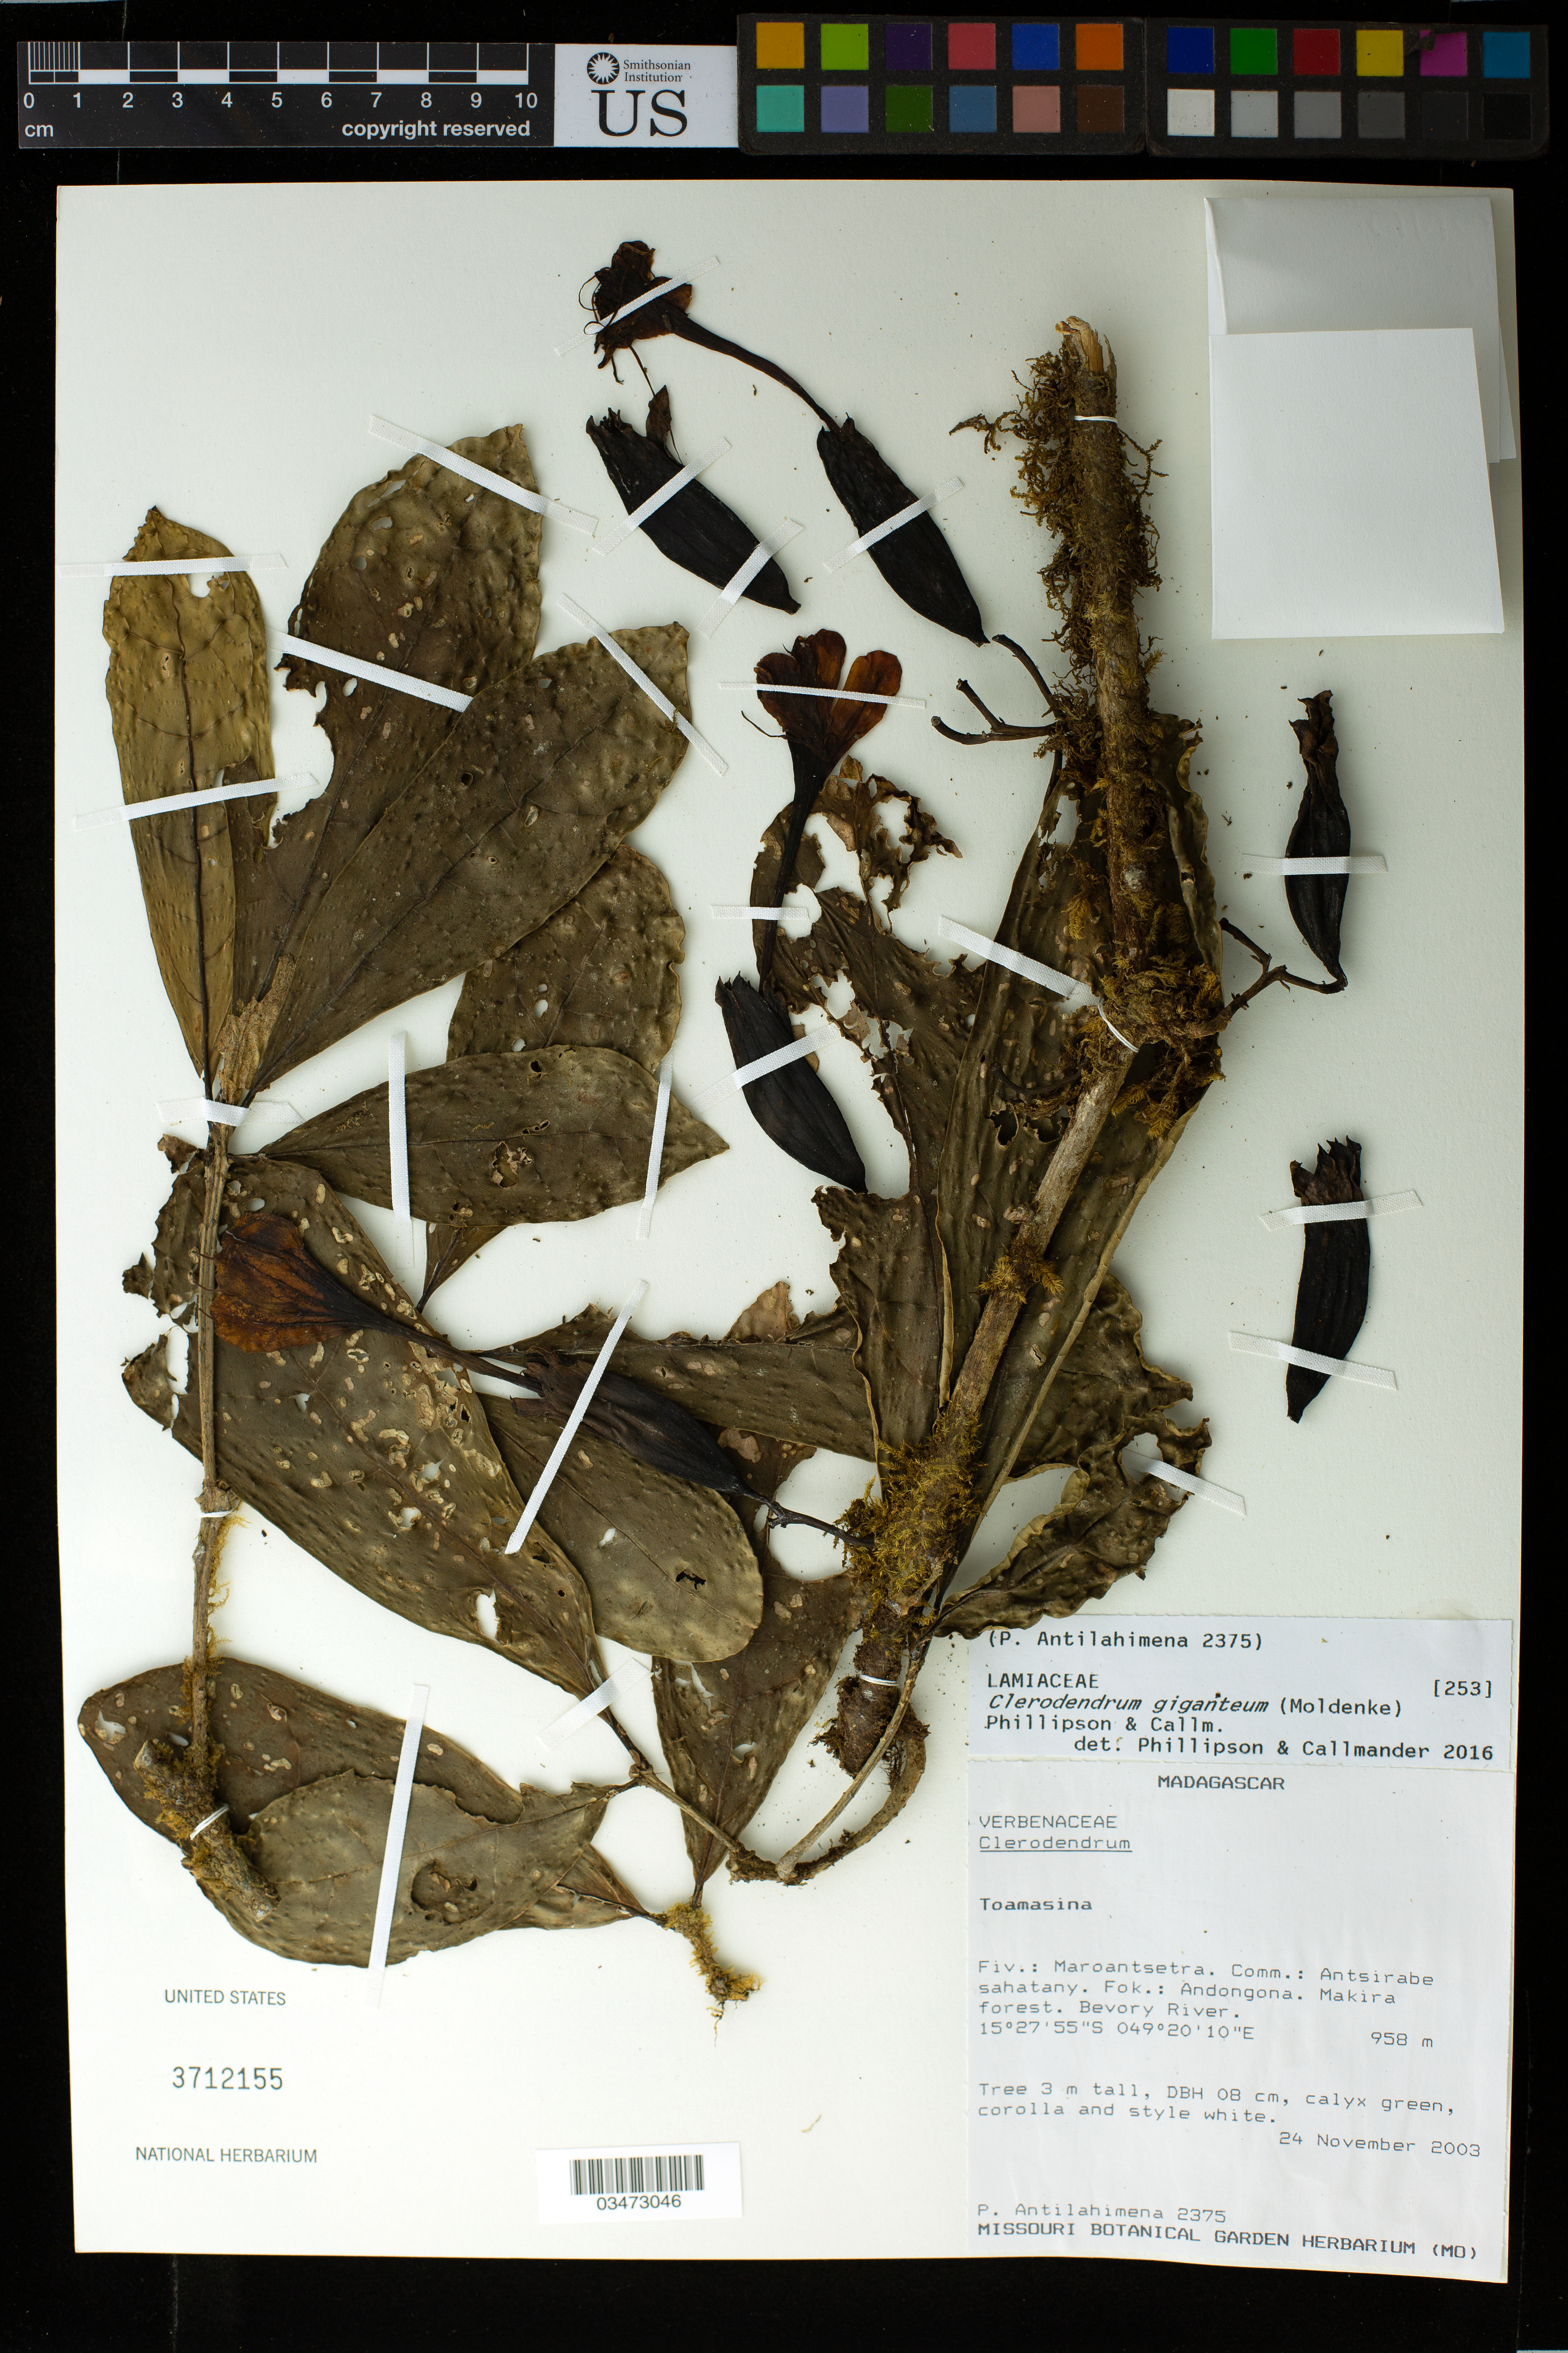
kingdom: Plantae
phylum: Tracheophyta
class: Magnoliopsida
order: Lamiales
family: Lamiaceae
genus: Clerodendrum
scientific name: Clerodendrum giganteum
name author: (Moldenke) Phillipson & Callm.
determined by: Callmander, M. C.; Phillipson, P. B.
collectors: P. Antilahimena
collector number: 2375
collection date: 2003-11-24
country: Madagascar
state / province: Analanjirofo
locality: Fiv.: Maroantsetra. Comm.: Antsirabesahatany. Fok.: Andongona. Makira forest. Bevory River.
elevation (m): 958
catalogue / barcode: US 3712155